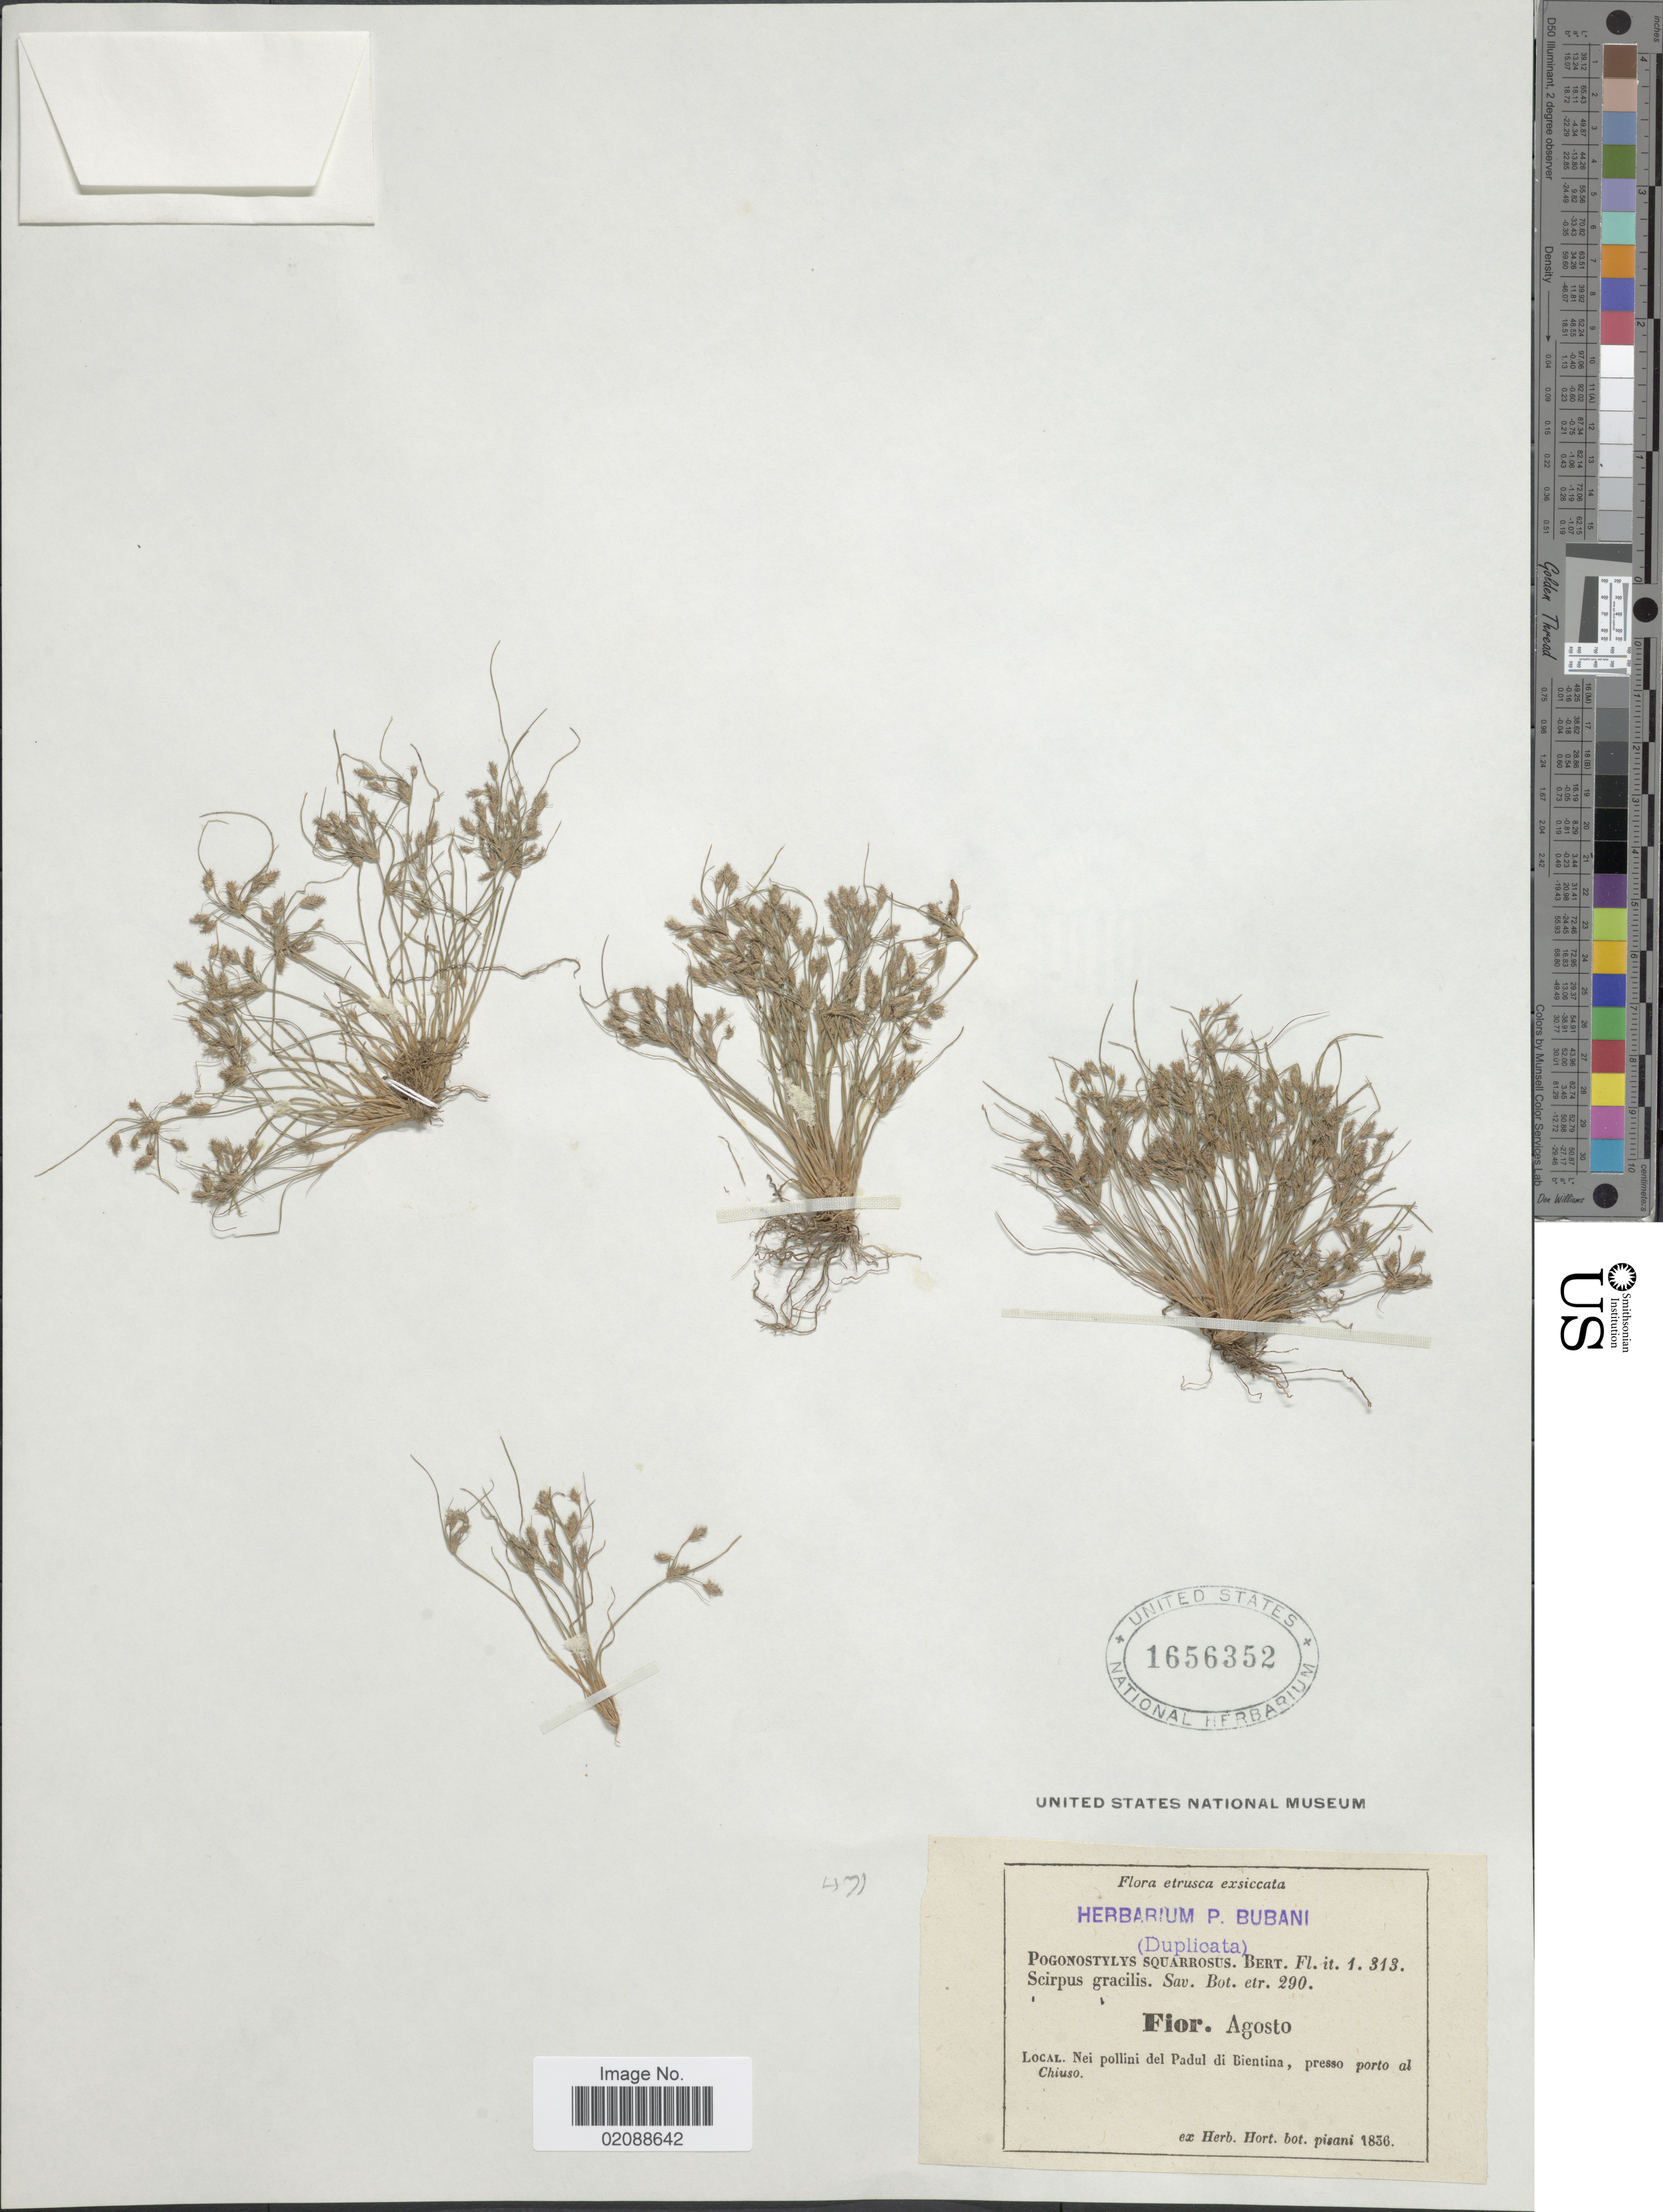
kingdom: Plantae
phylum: Tracheophyta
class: Liliopsida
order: Poales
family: Cyperaceae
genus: Fimbristylis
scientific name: Fimbristylis squarrosa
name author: Vahl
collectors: ex herb. Hort. Bot. Pisani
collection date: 1836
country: Italy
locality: Nei pollini del Padul di Bientina, presso porto al Chiuso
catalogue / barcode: US 1656352